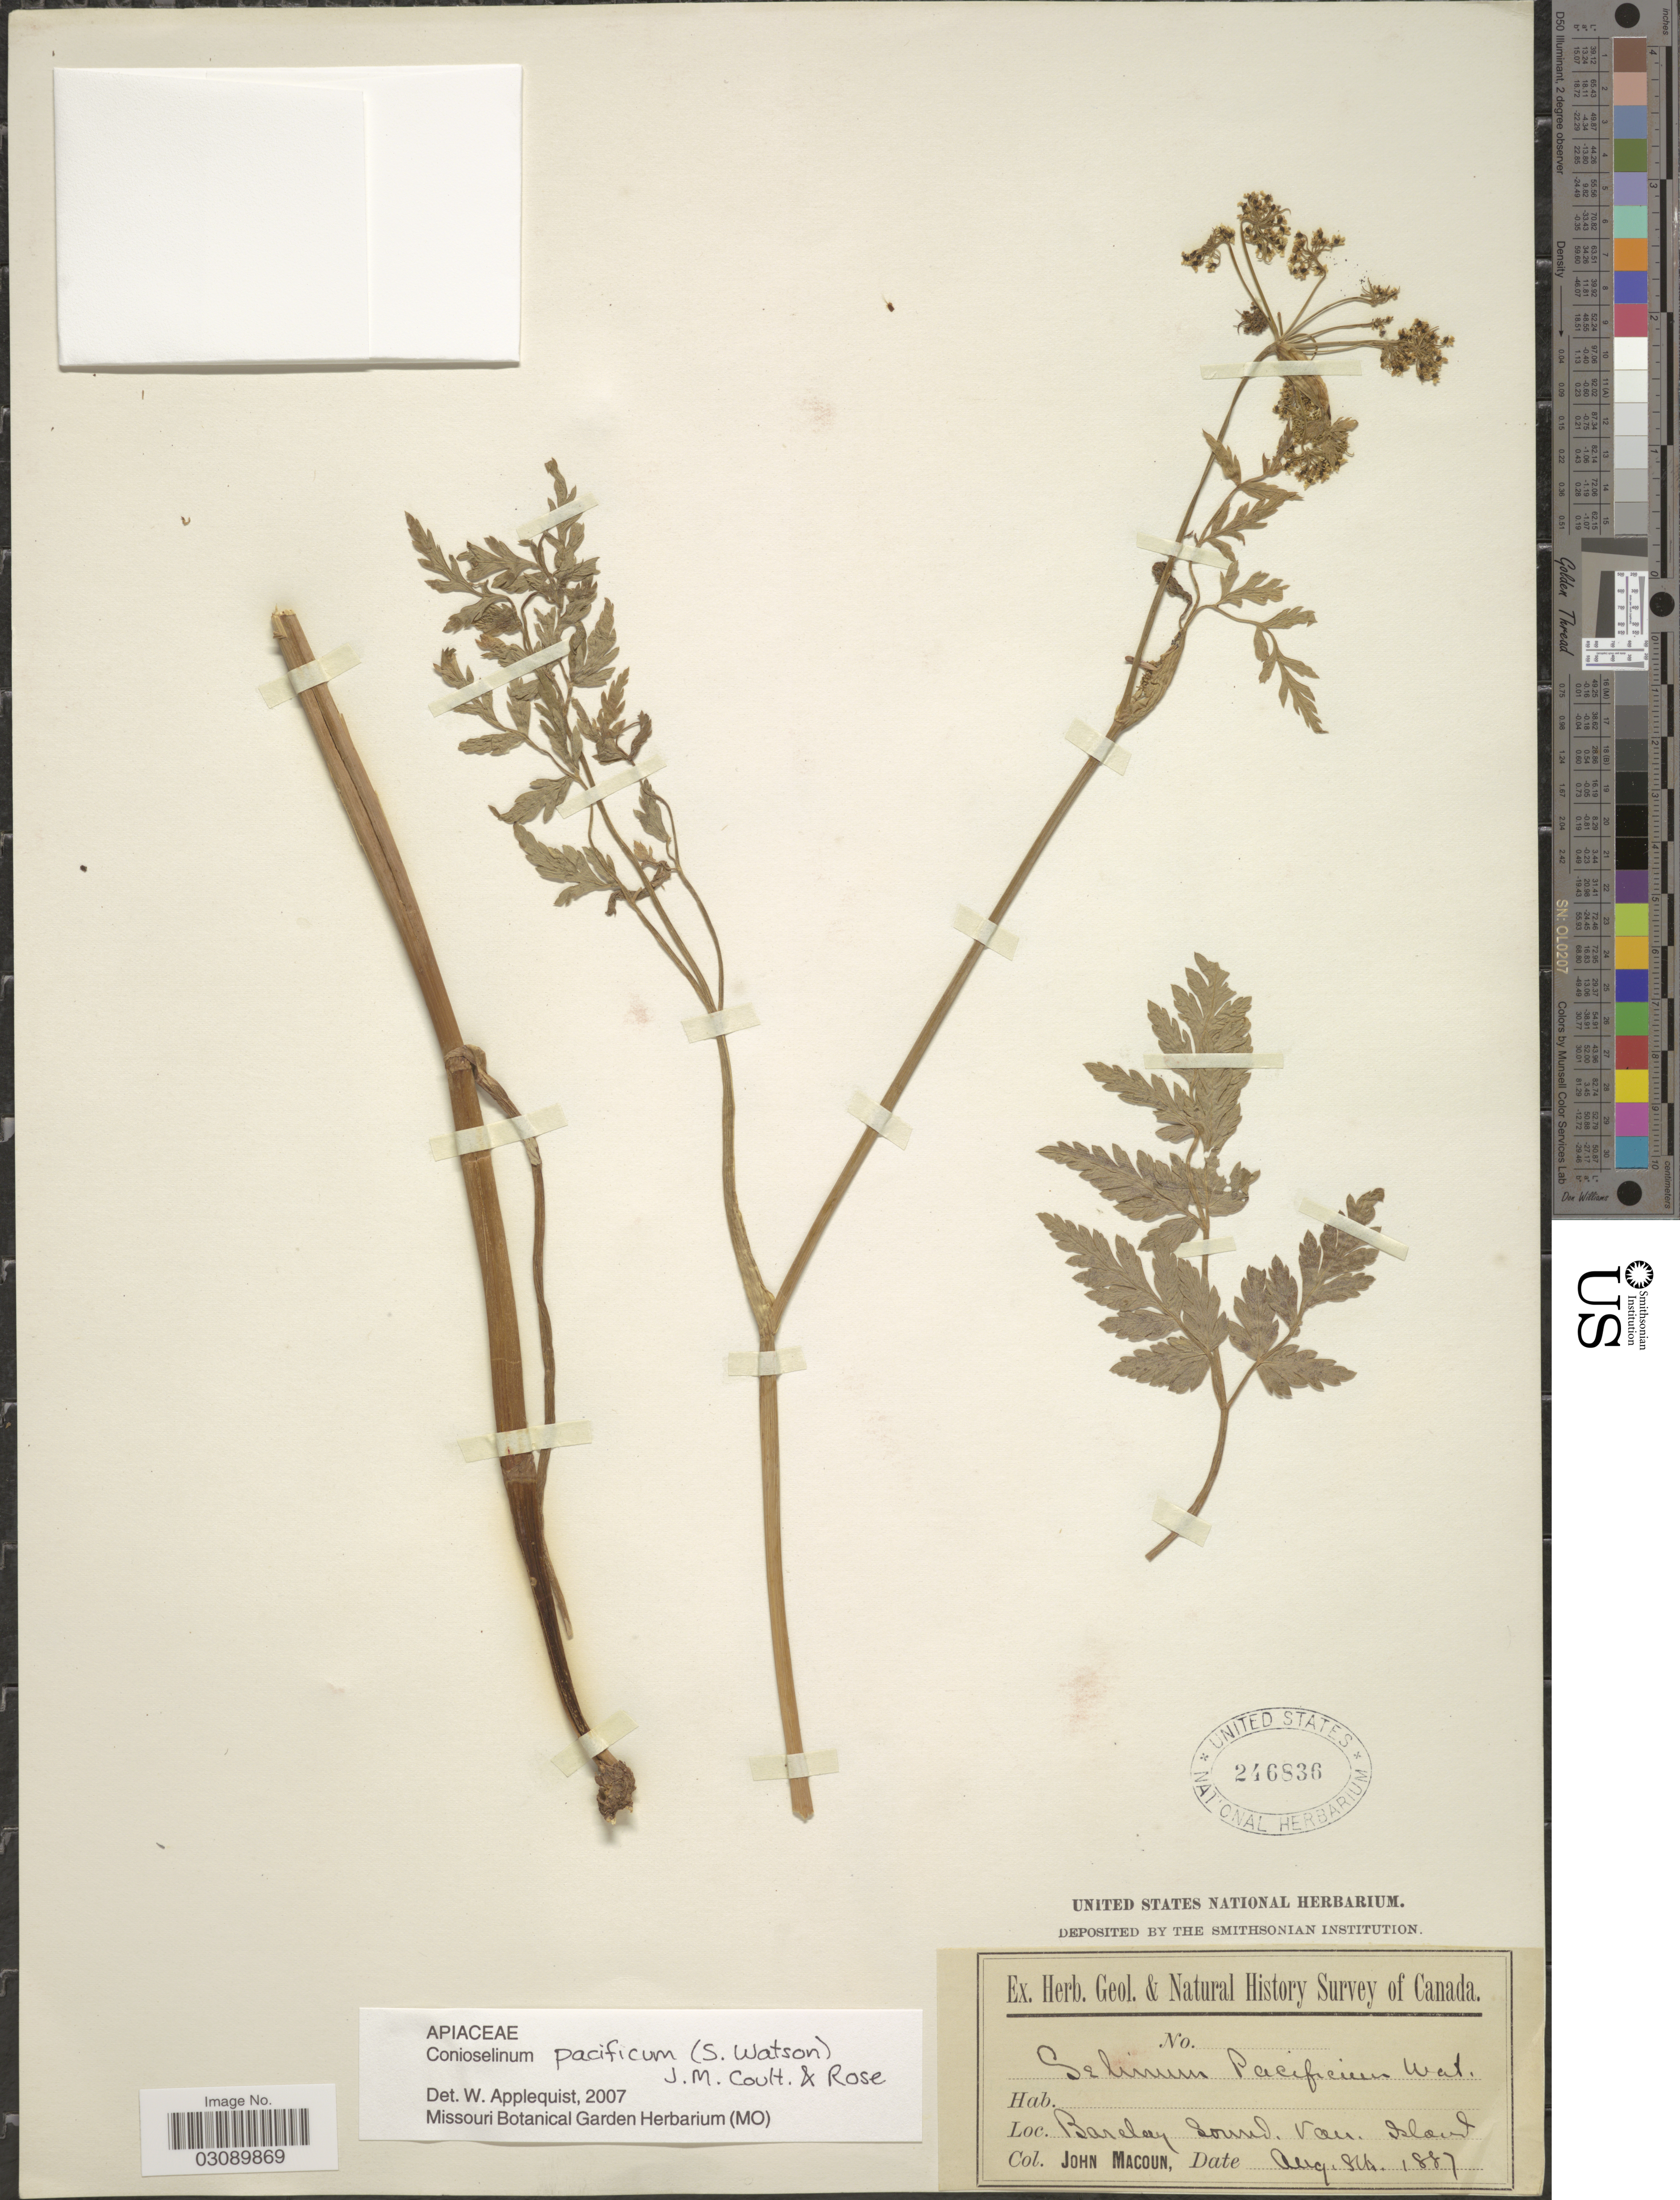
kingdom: Plantae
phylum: Tracheophyta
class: Magnoliopsida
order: Apiales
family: Apiaceae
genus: Conioselinum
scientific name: Conioselinum pacificum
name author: (S. Watson) J.M. Coult. & Rose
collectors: J. Macoun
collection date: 1887-08-08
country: Canada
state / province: British Columbia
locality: Barclay Sound. Van. Island.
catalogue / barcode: US 246836